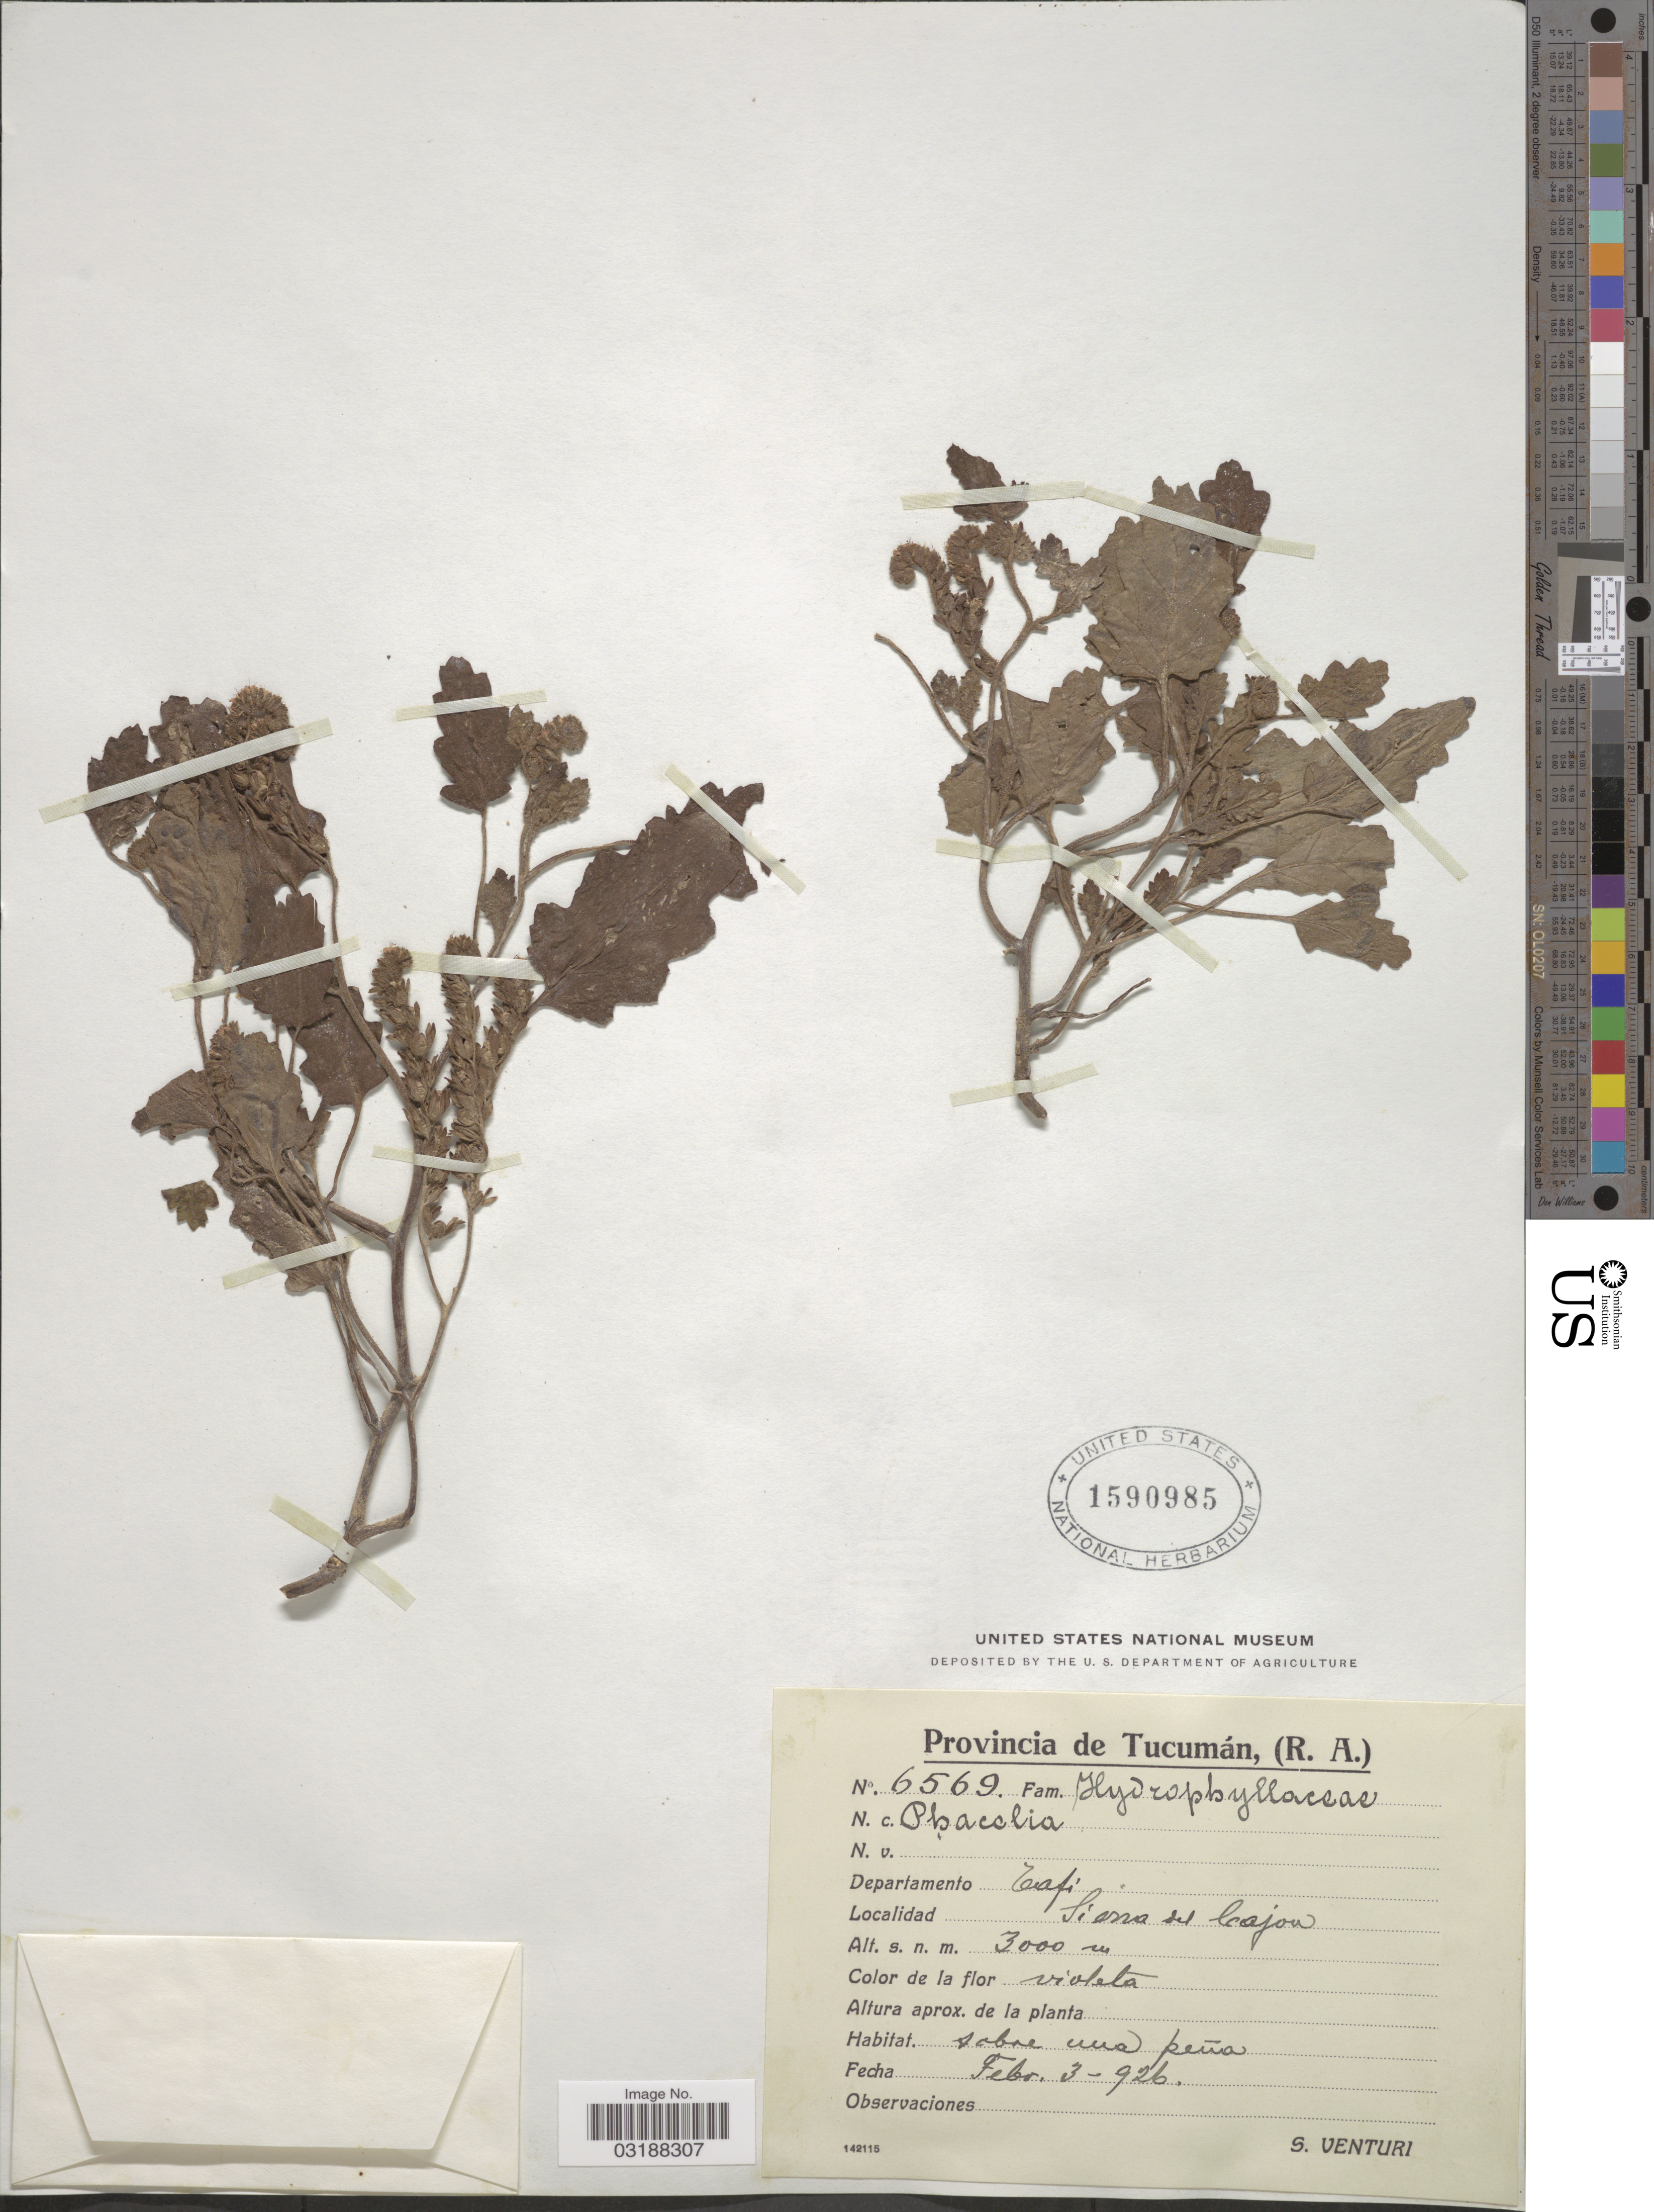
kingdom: Plantae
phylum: Tracheophyta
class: Magnoliopsida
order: Boraginales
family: Hydrophyllaceae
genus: Phacelia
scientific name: Phacelia sinuata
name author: Phil.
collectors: S. Venturi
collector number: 6569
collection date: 1926-02-03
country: Argentina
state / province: Tucuman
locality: Provincia de Tucumán. Departamento Tafi. Sierra del Cajon.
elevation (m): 3000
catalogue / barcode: US 1590985